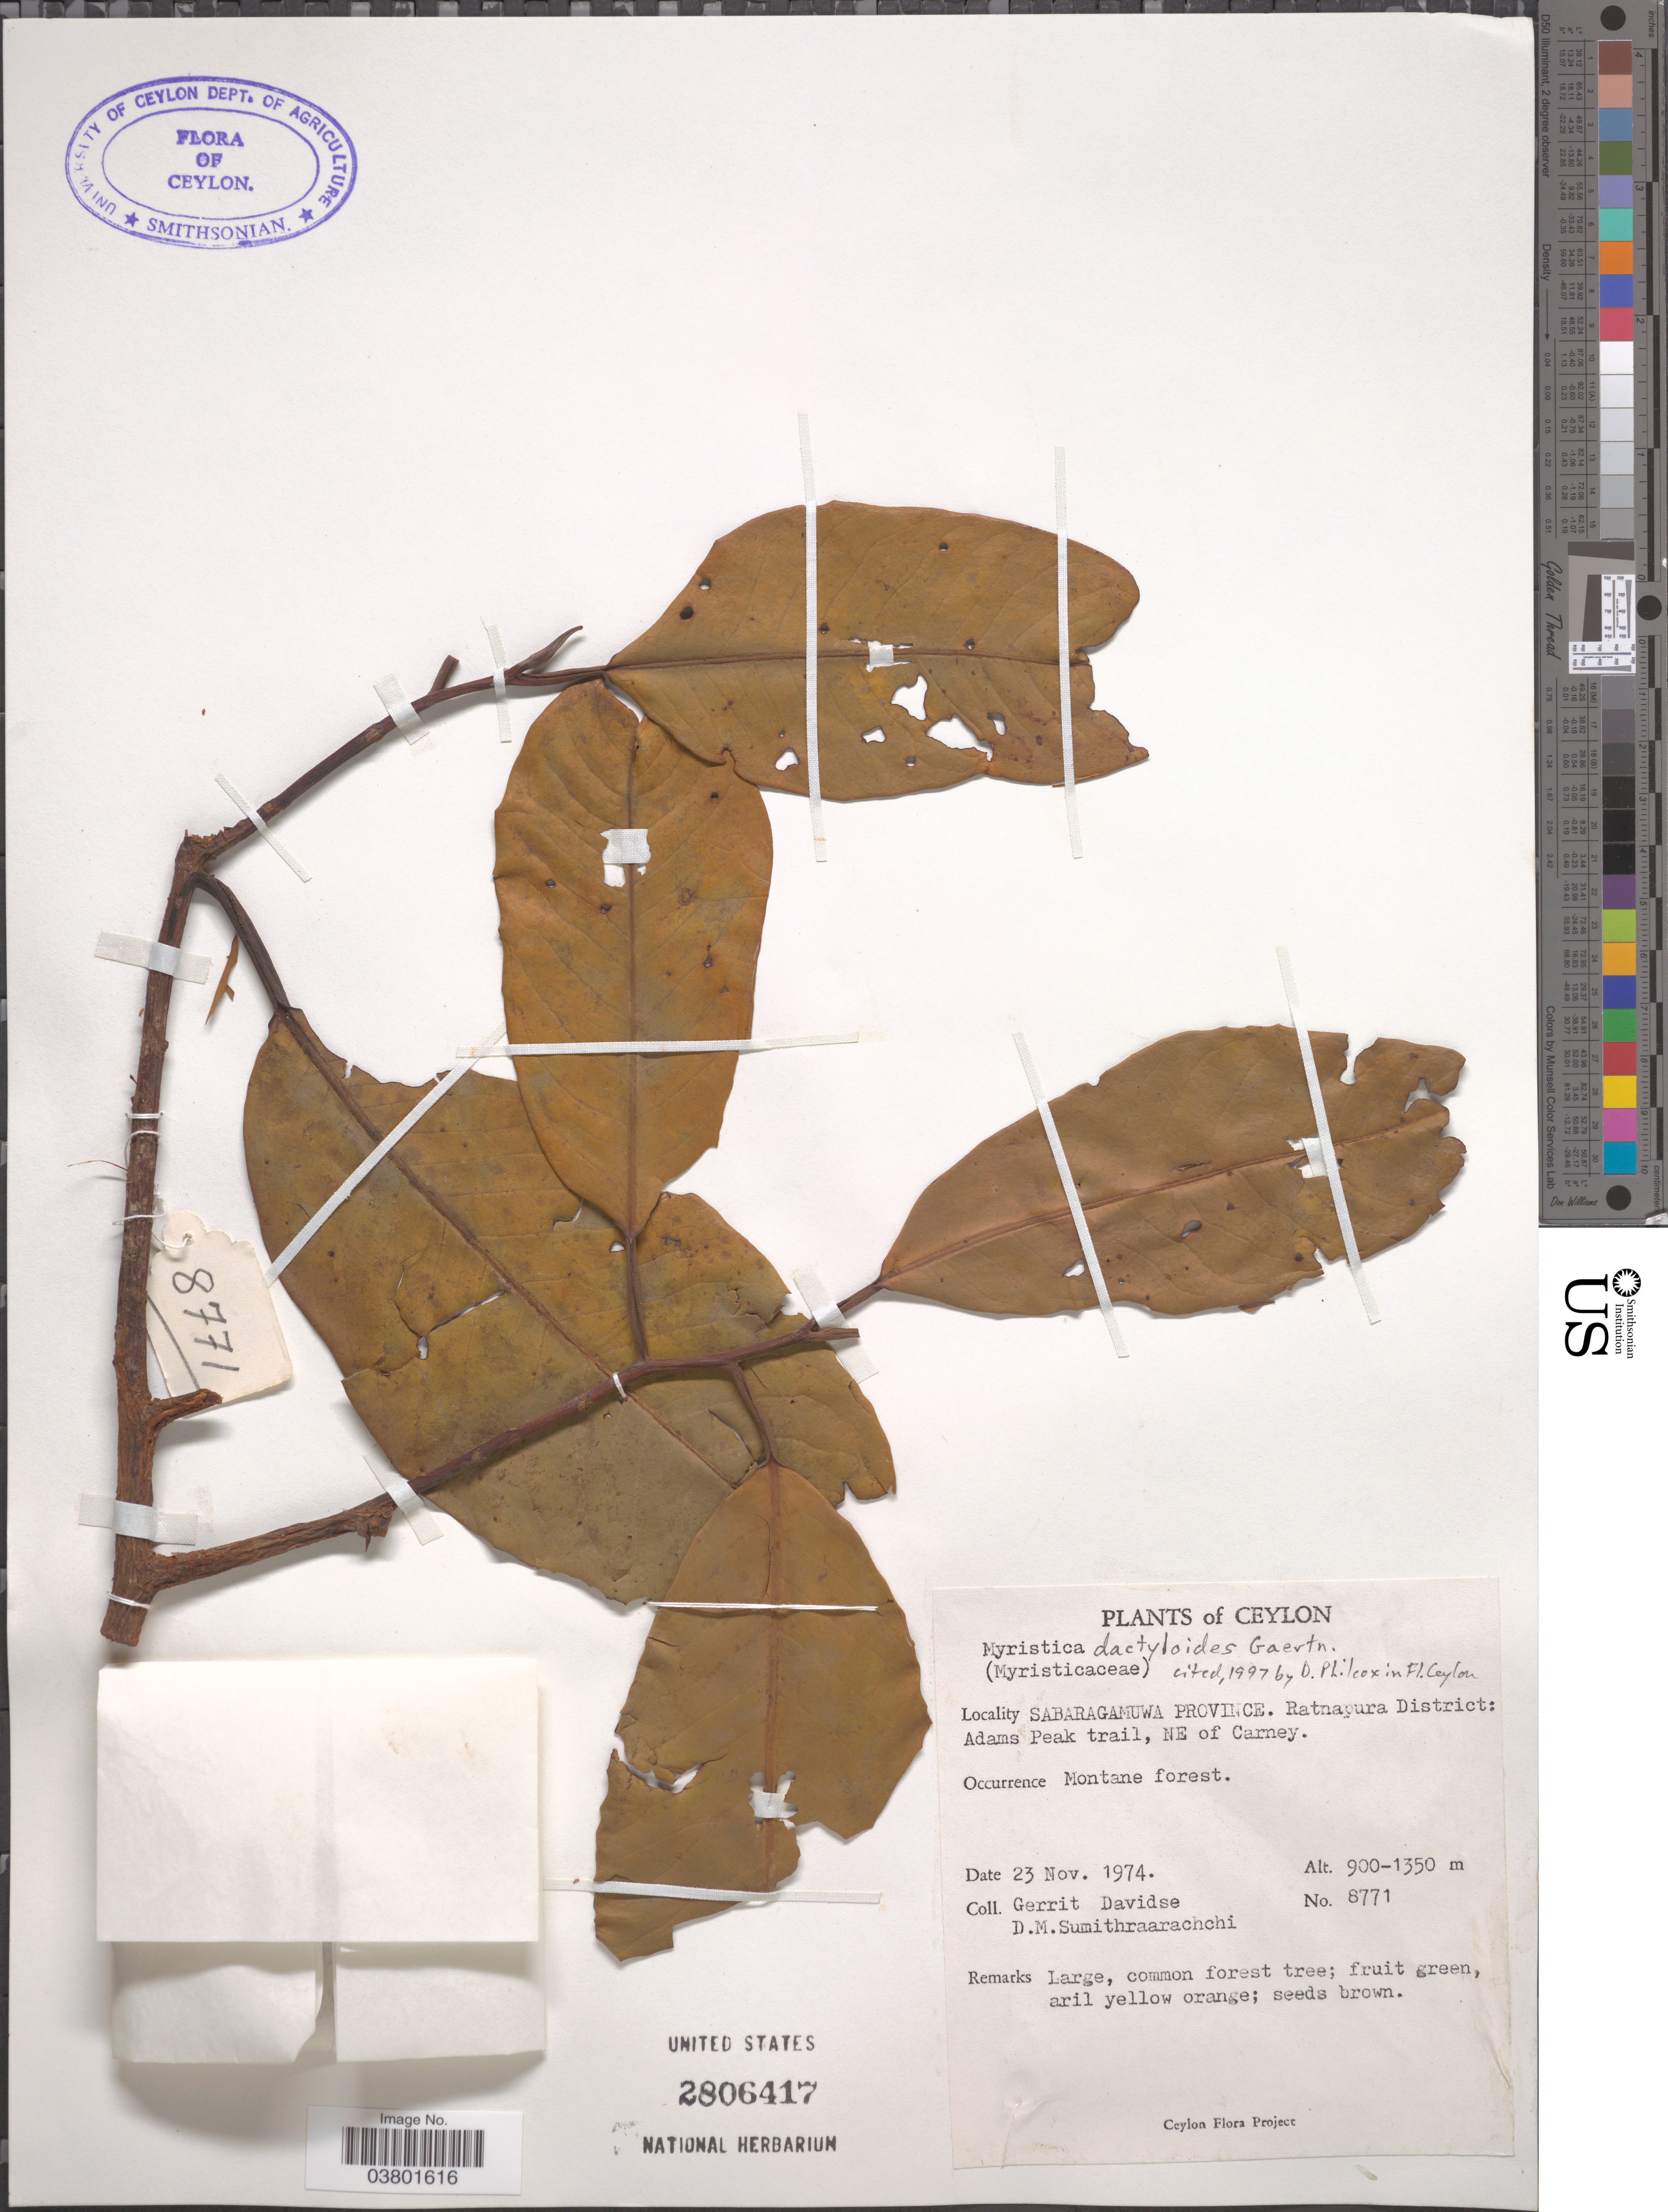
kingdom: Plantae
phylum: Tracheophyta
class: Magnoliopsida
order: Magnoliales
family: Myristicaceae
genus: Myristica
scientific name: Myristica dactyloides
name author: Wall.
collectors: G. Davidse & D. B. Sumithraarachchi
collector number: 8771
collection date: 1974-11-23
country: Sri Lanka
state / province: Sabaragamuwa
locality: Ceylon. Ratnapura District: Adams Peak trail, NE of Carney.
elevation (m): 900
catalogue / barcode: US 2806417